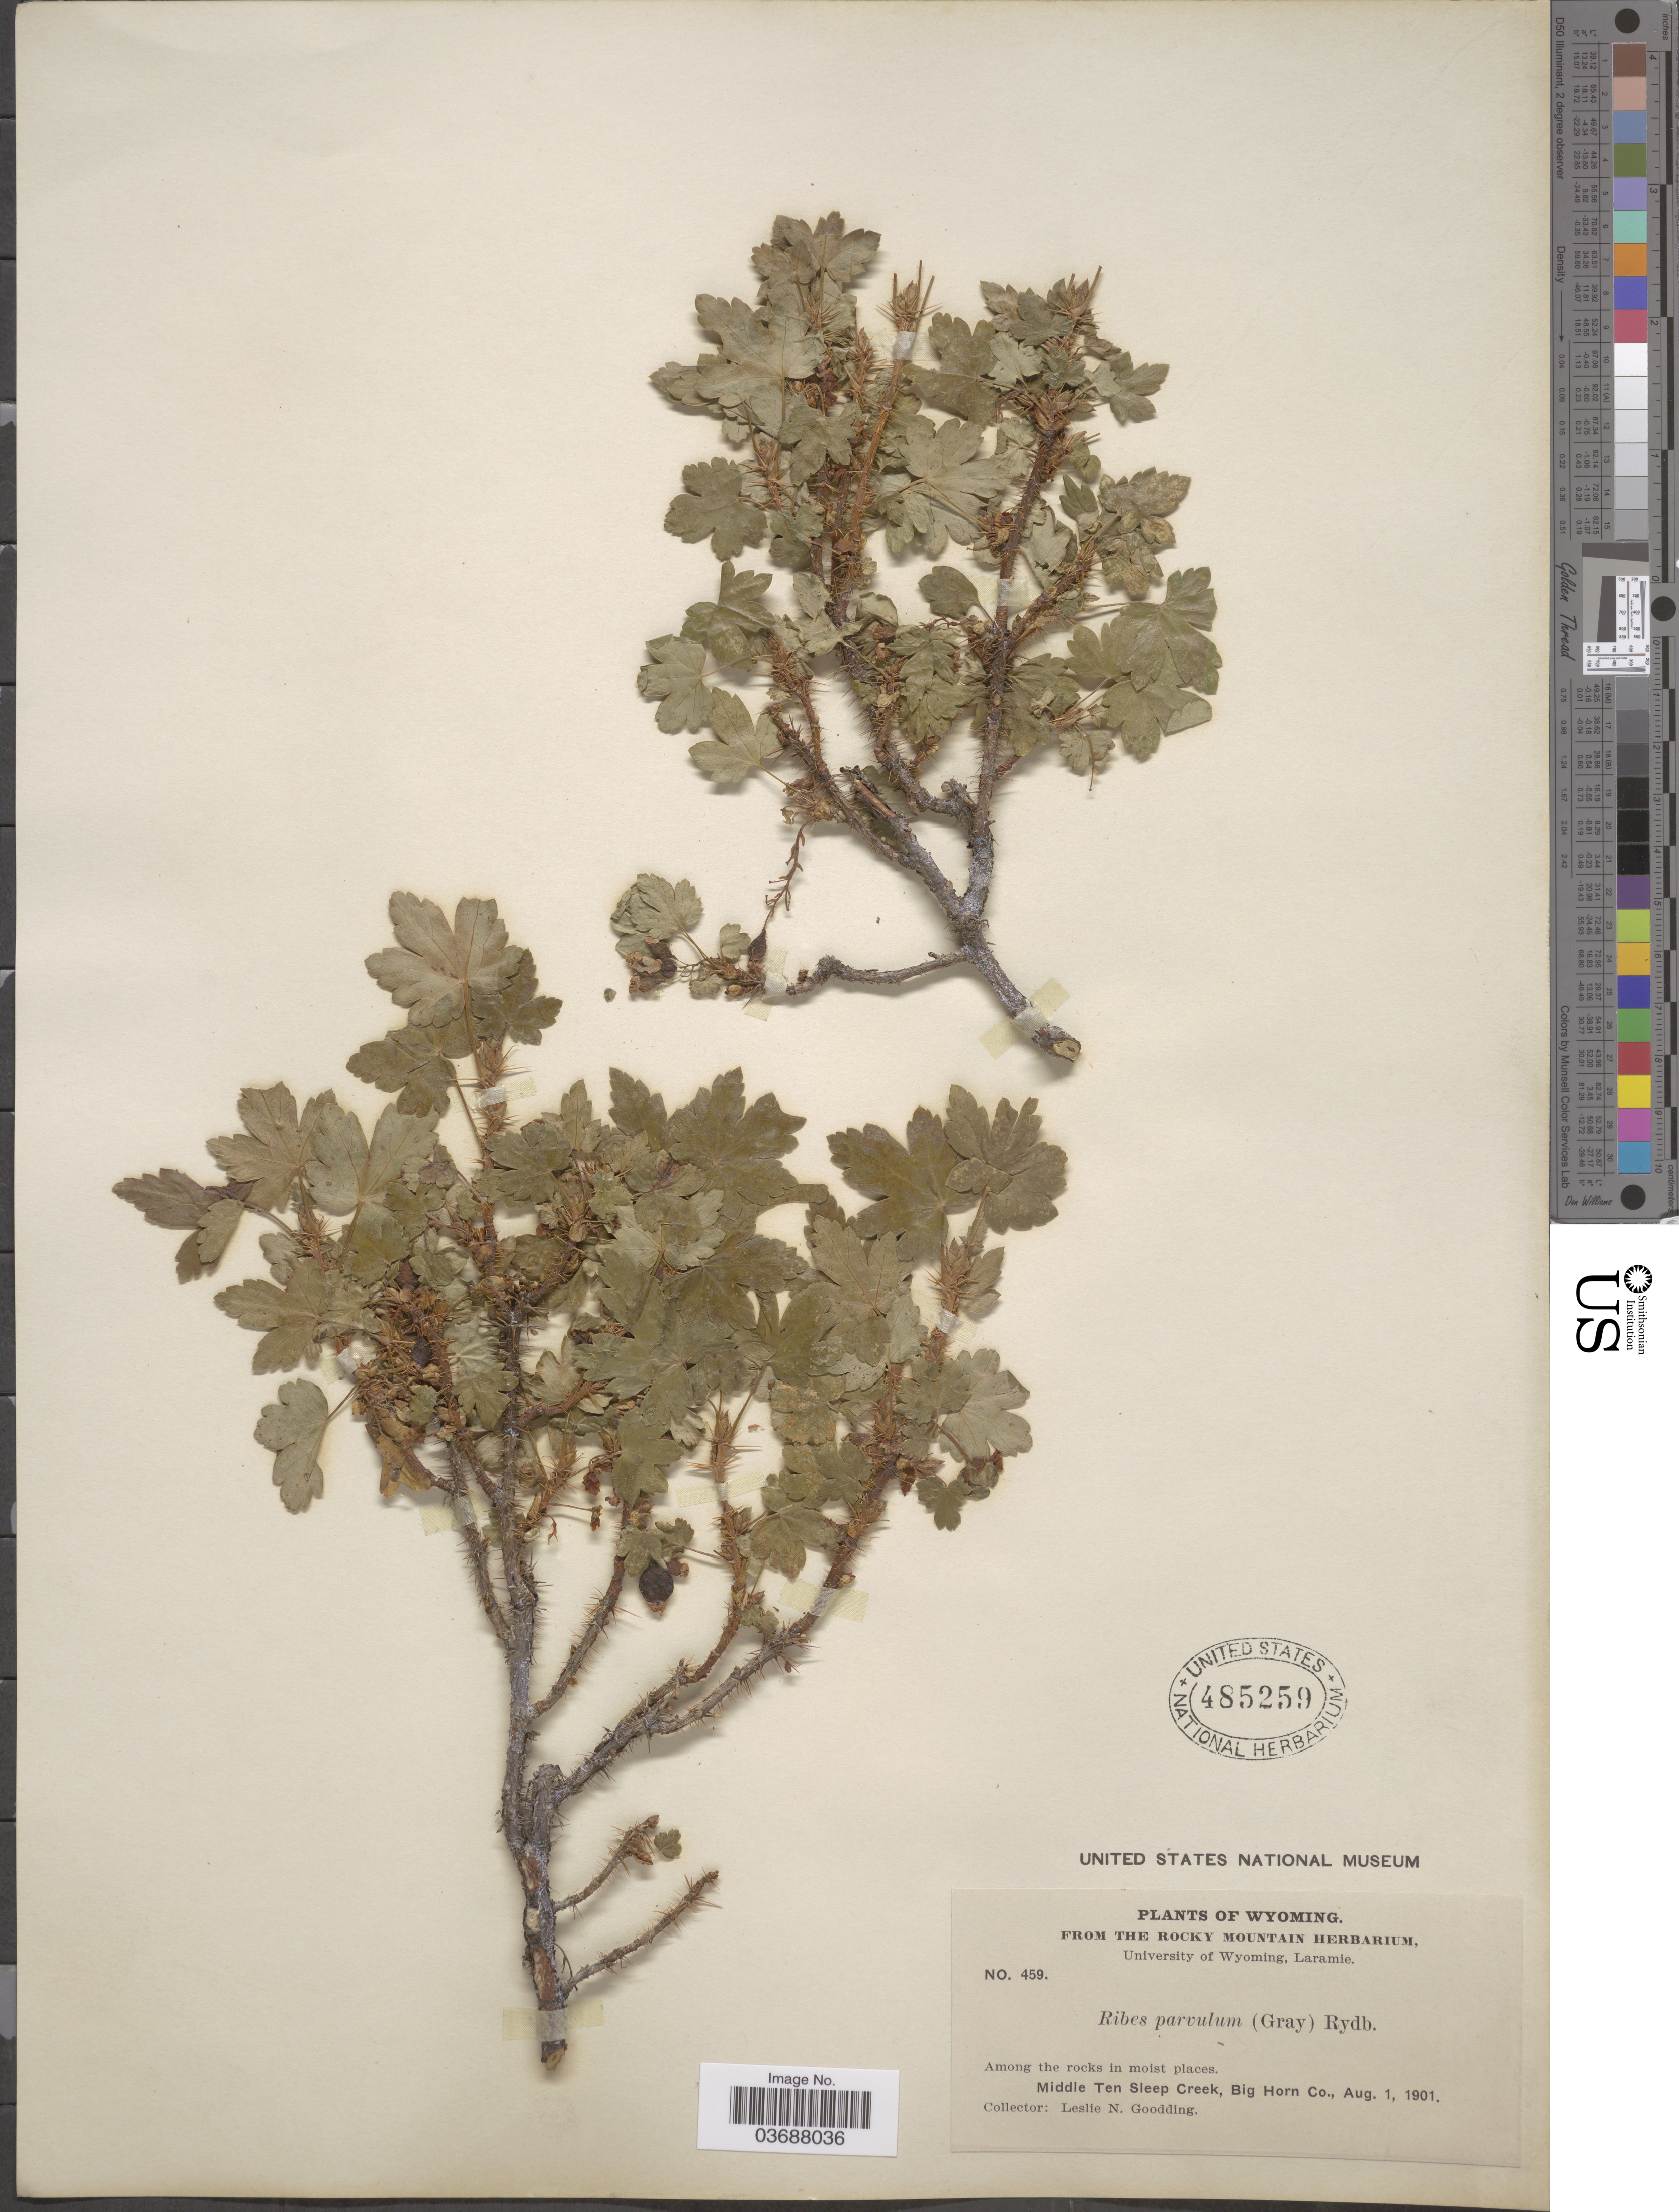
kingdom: Plantae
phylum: Tracheophyta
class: Magnoliopsida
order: Saxifragales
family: Grossulariaceae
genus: Ribes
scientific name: Ribes lacustre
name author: (Pers.) Poir.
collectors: L. N. Goodding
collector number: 459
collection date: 1901-08-01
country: United States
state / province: Wyoming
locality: Middle Ten Sleep Creek, Big Horn Co.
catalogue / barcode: US 485259